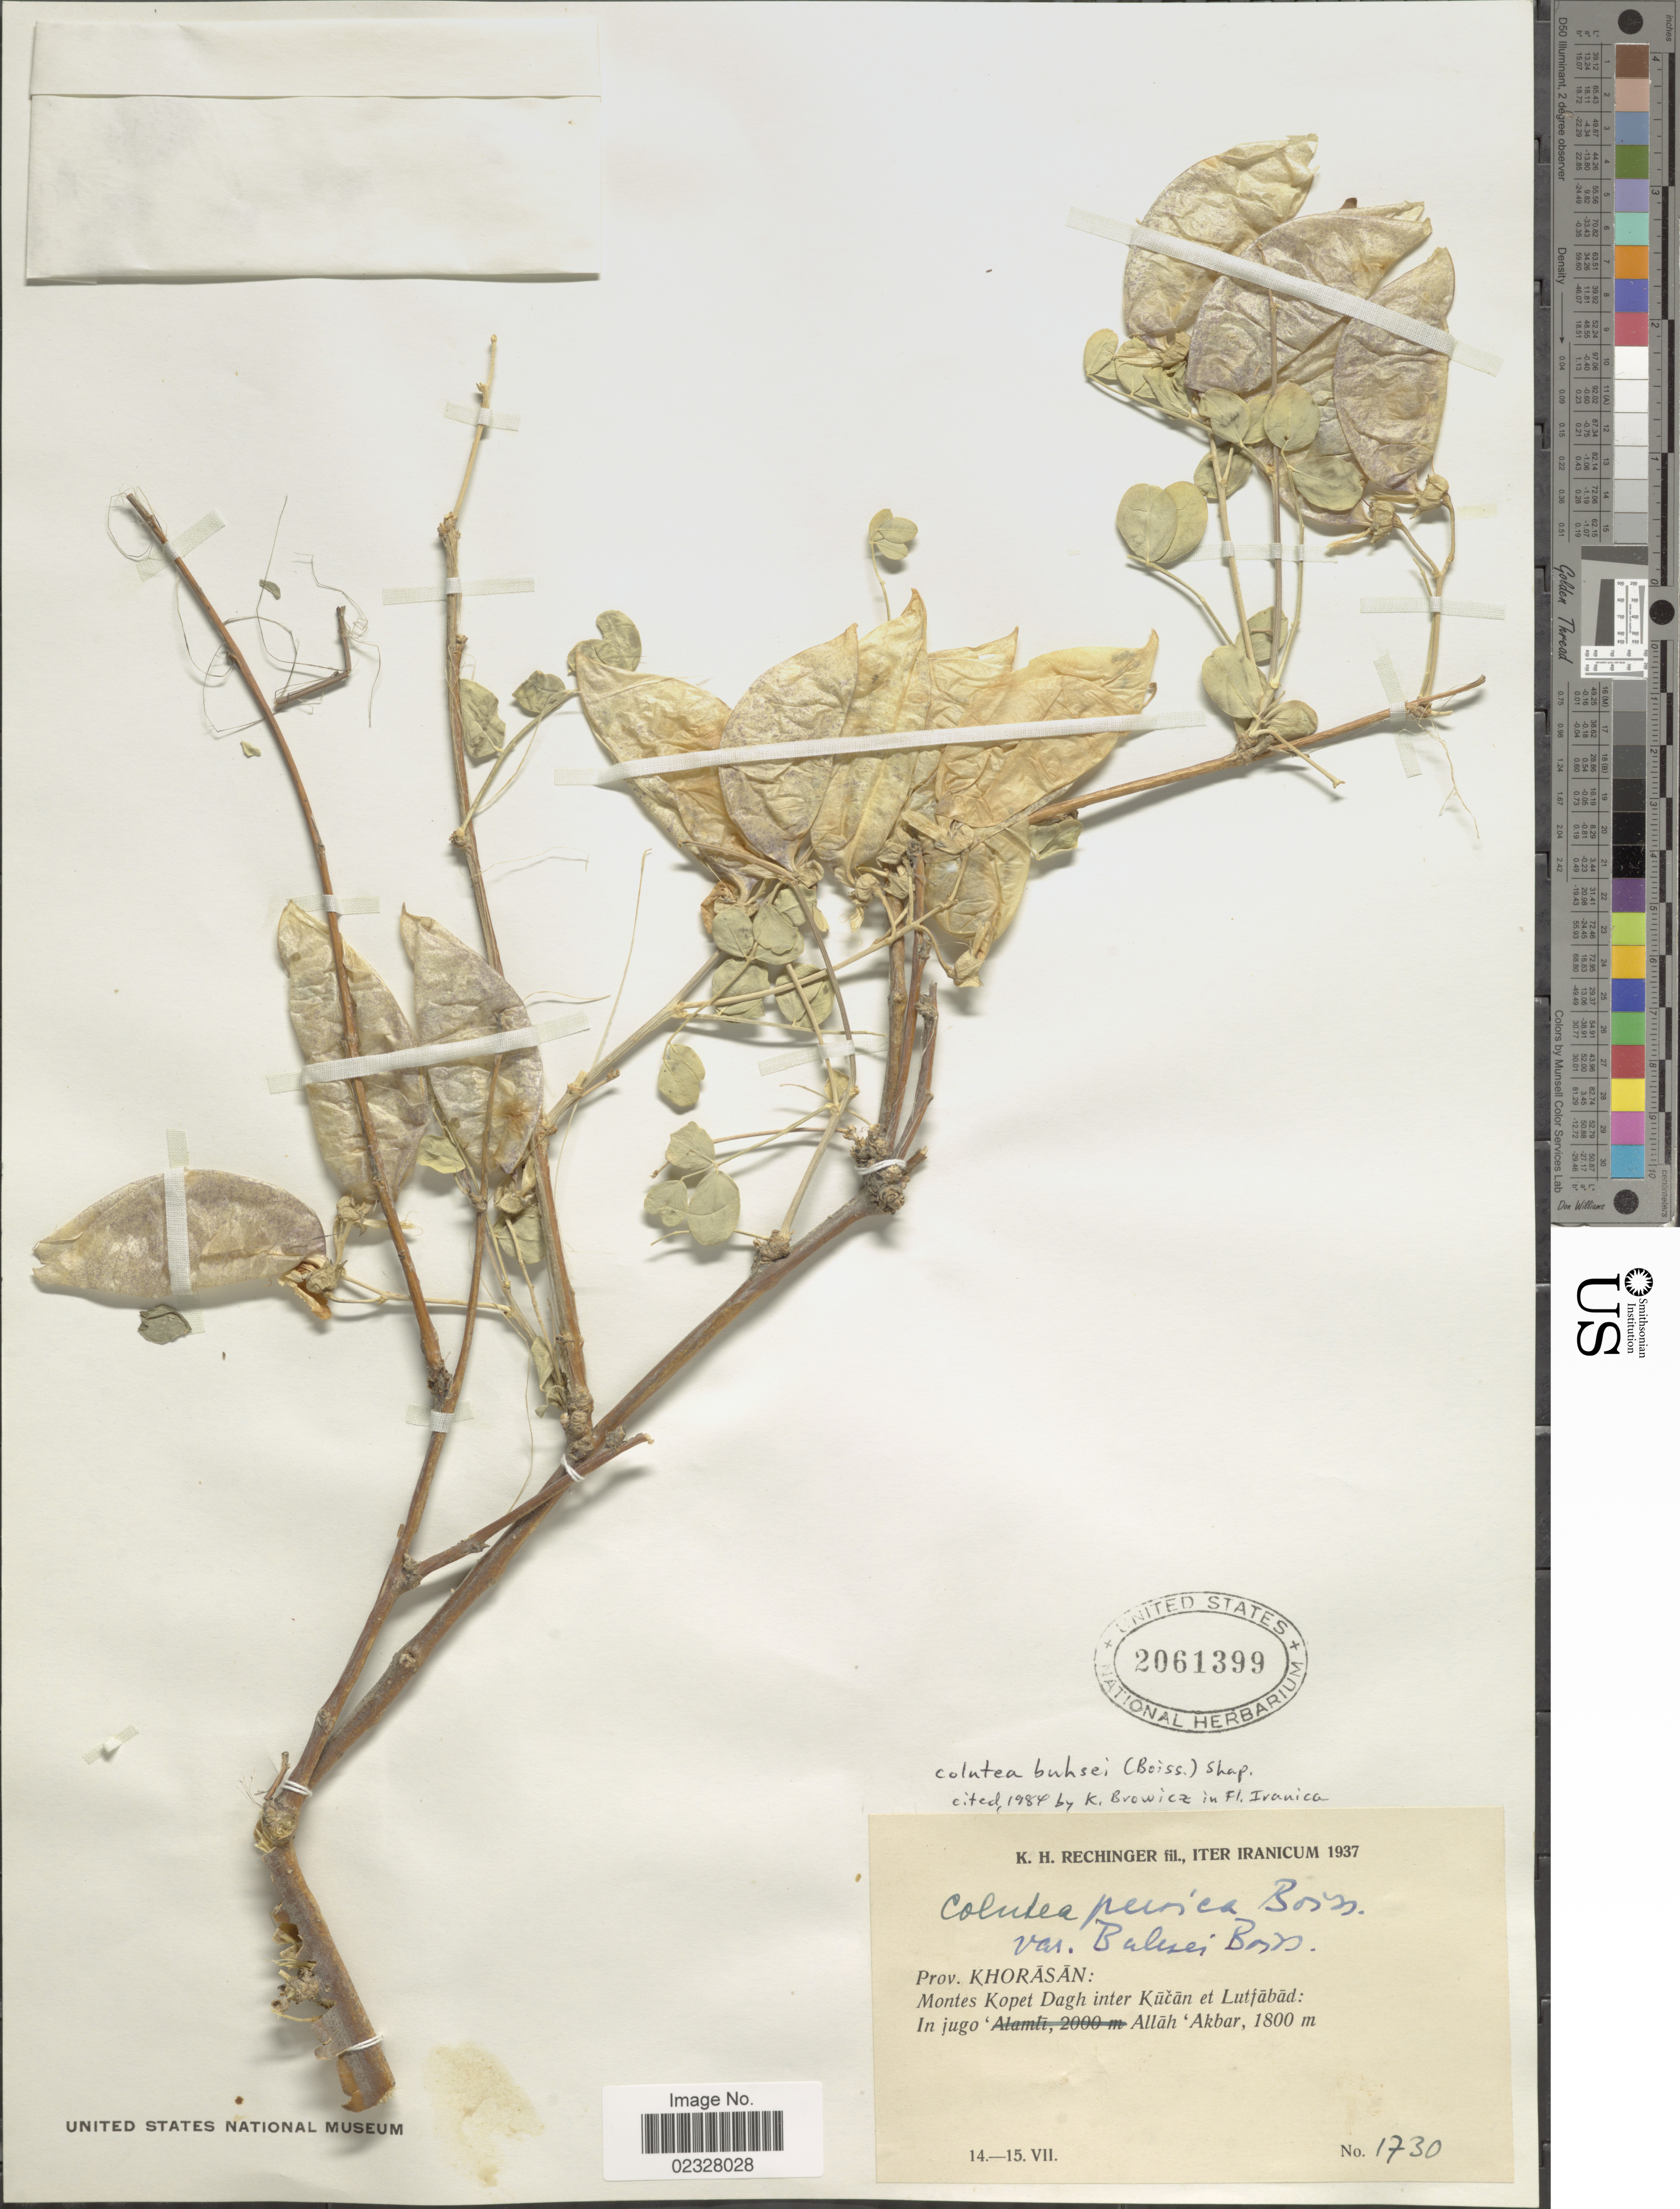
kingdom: Plantae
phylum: Tracheophyta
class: Magnoliopsida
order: Fabales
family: Fabaceae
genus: Colutea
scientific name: Colutea buhsei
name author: (Boiss.) Shap.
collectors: K. H. Rechinger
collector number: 1730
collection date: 1937-07-14/1937-07-15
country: Iran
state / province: Khorasan [obsolete]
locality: Montes Kopet Dagh inter Kucan et Lutjabad: in jugo Allah Akbar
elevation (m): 1800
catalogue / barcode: US 2061399